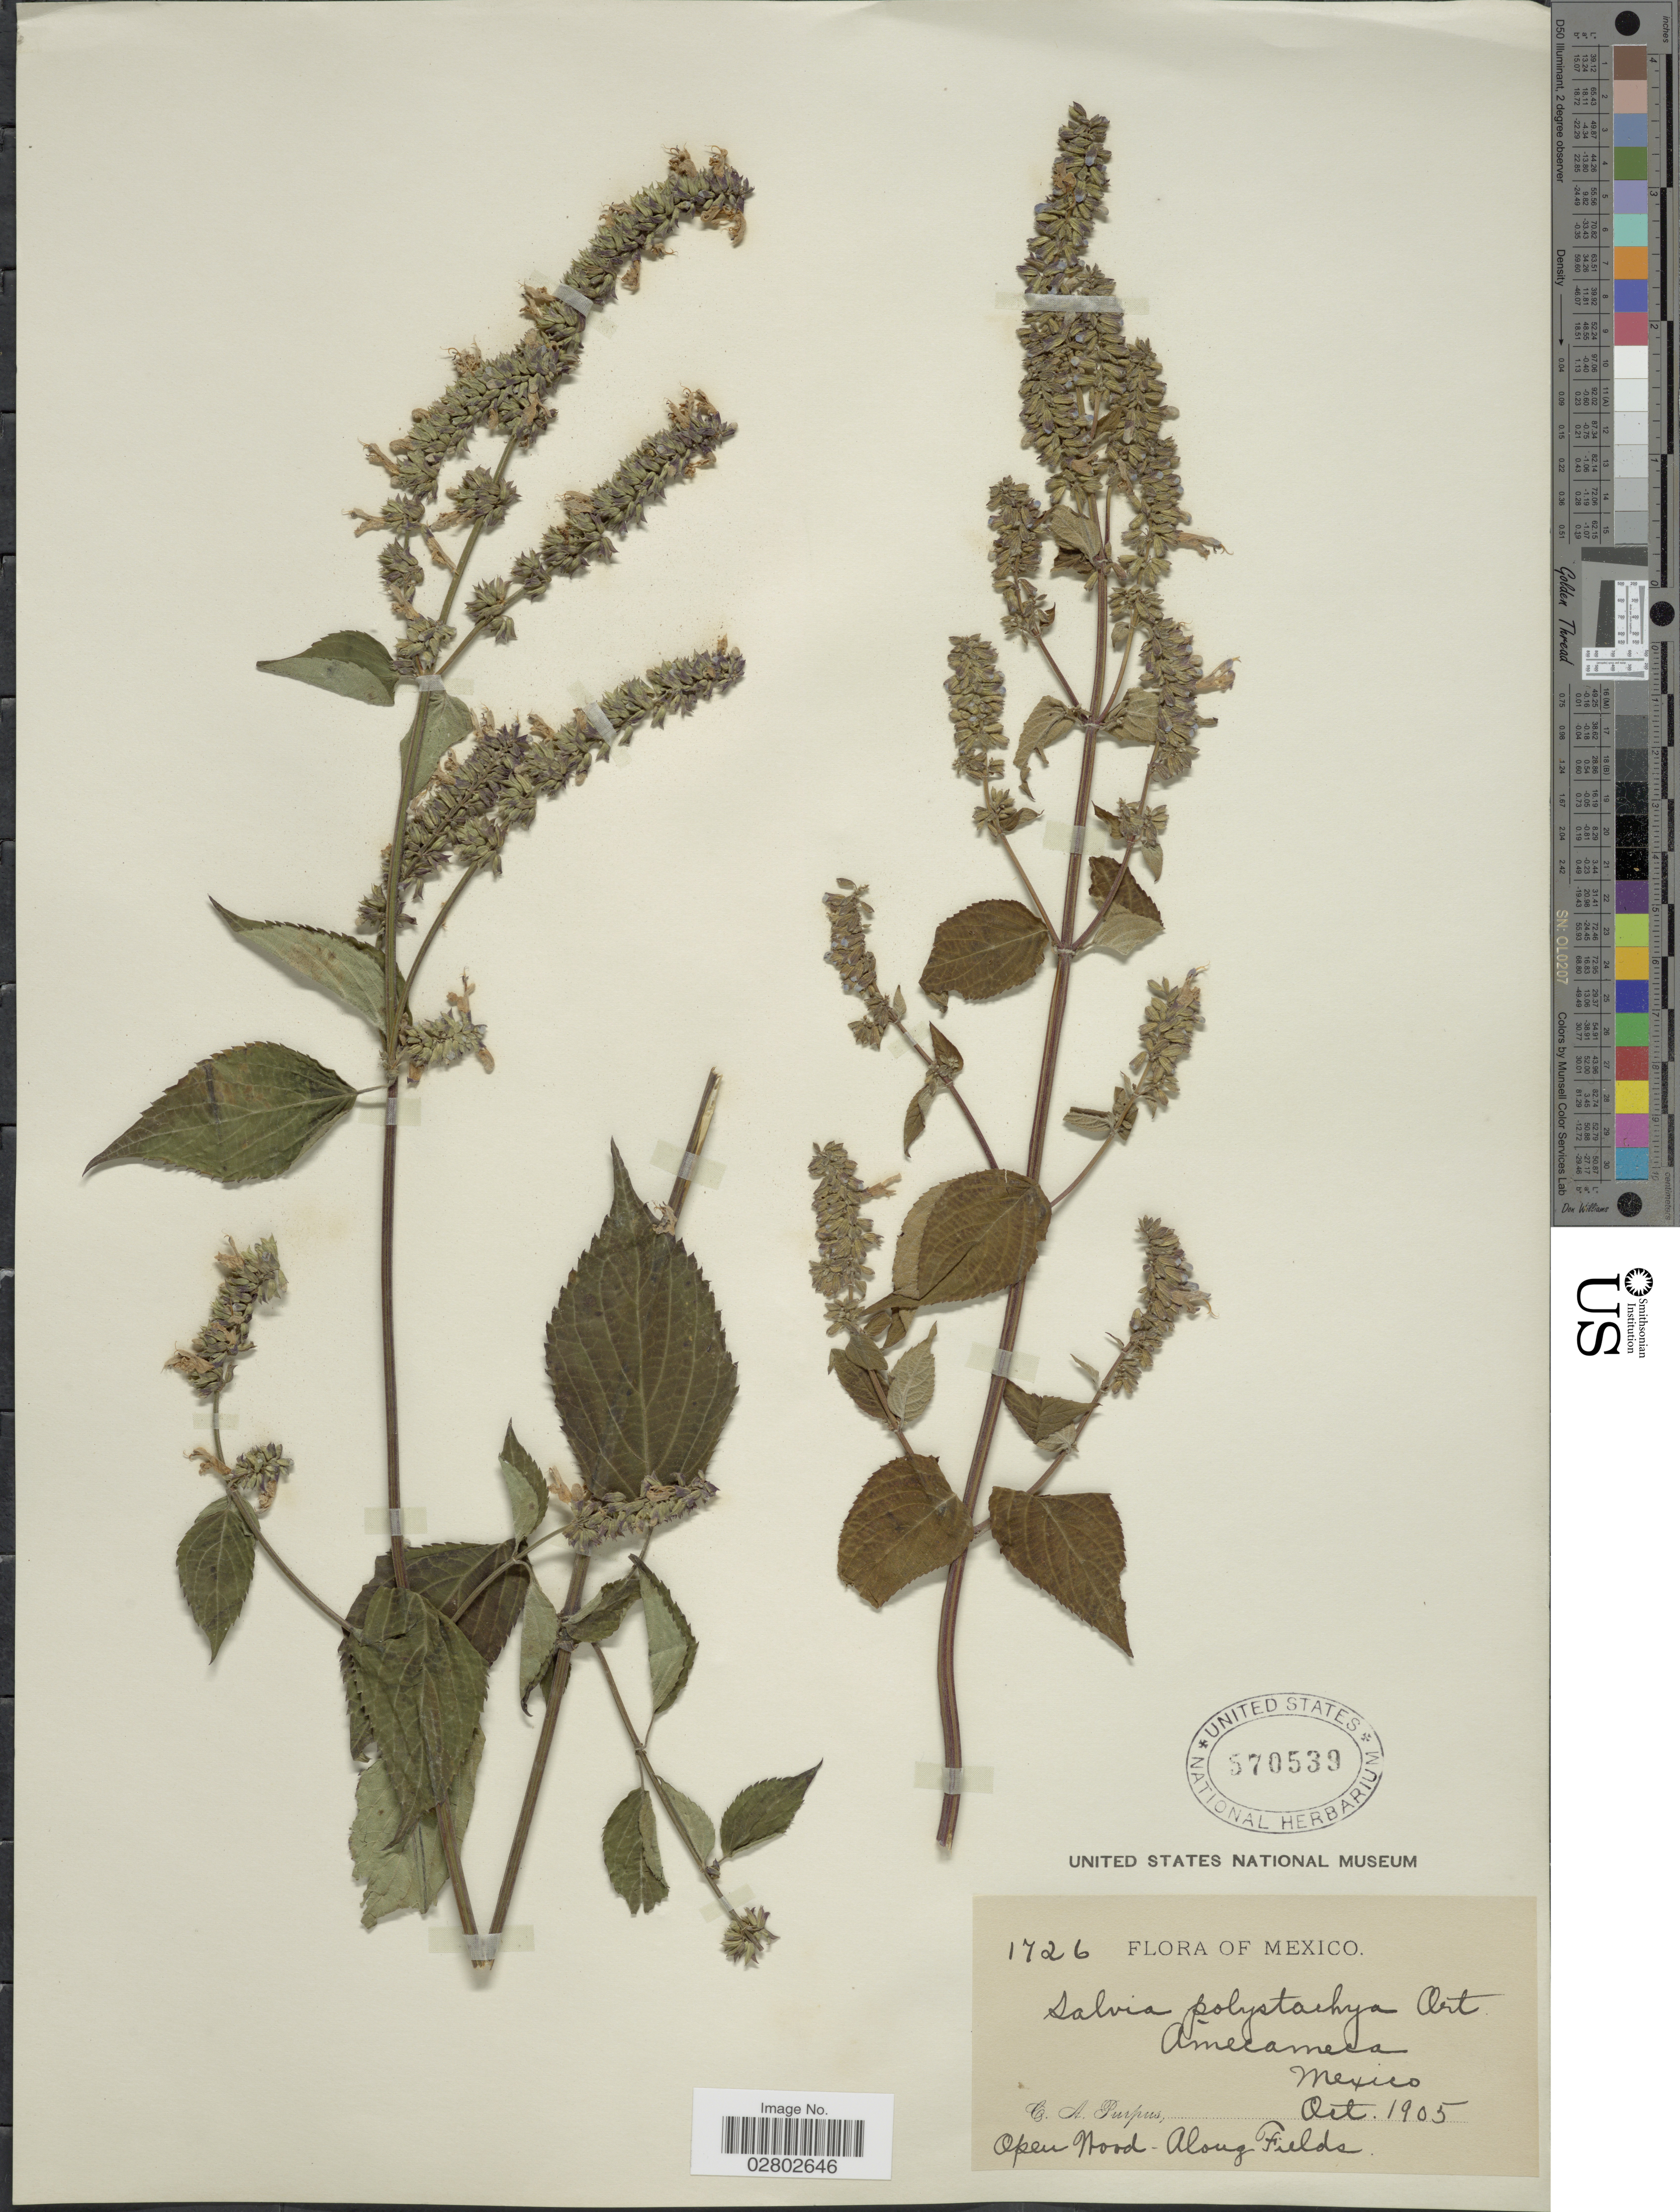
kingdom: Plantae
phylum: Tracheophyta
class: Magnoliopsida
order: Lamiales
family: Lamiaceae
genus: Salvia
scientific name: Salvia polystachya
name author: Cav.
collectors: C. A. Purpus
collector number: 1726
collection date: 1905-10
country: Mexico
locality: Amecameca.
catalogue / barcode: US 570539